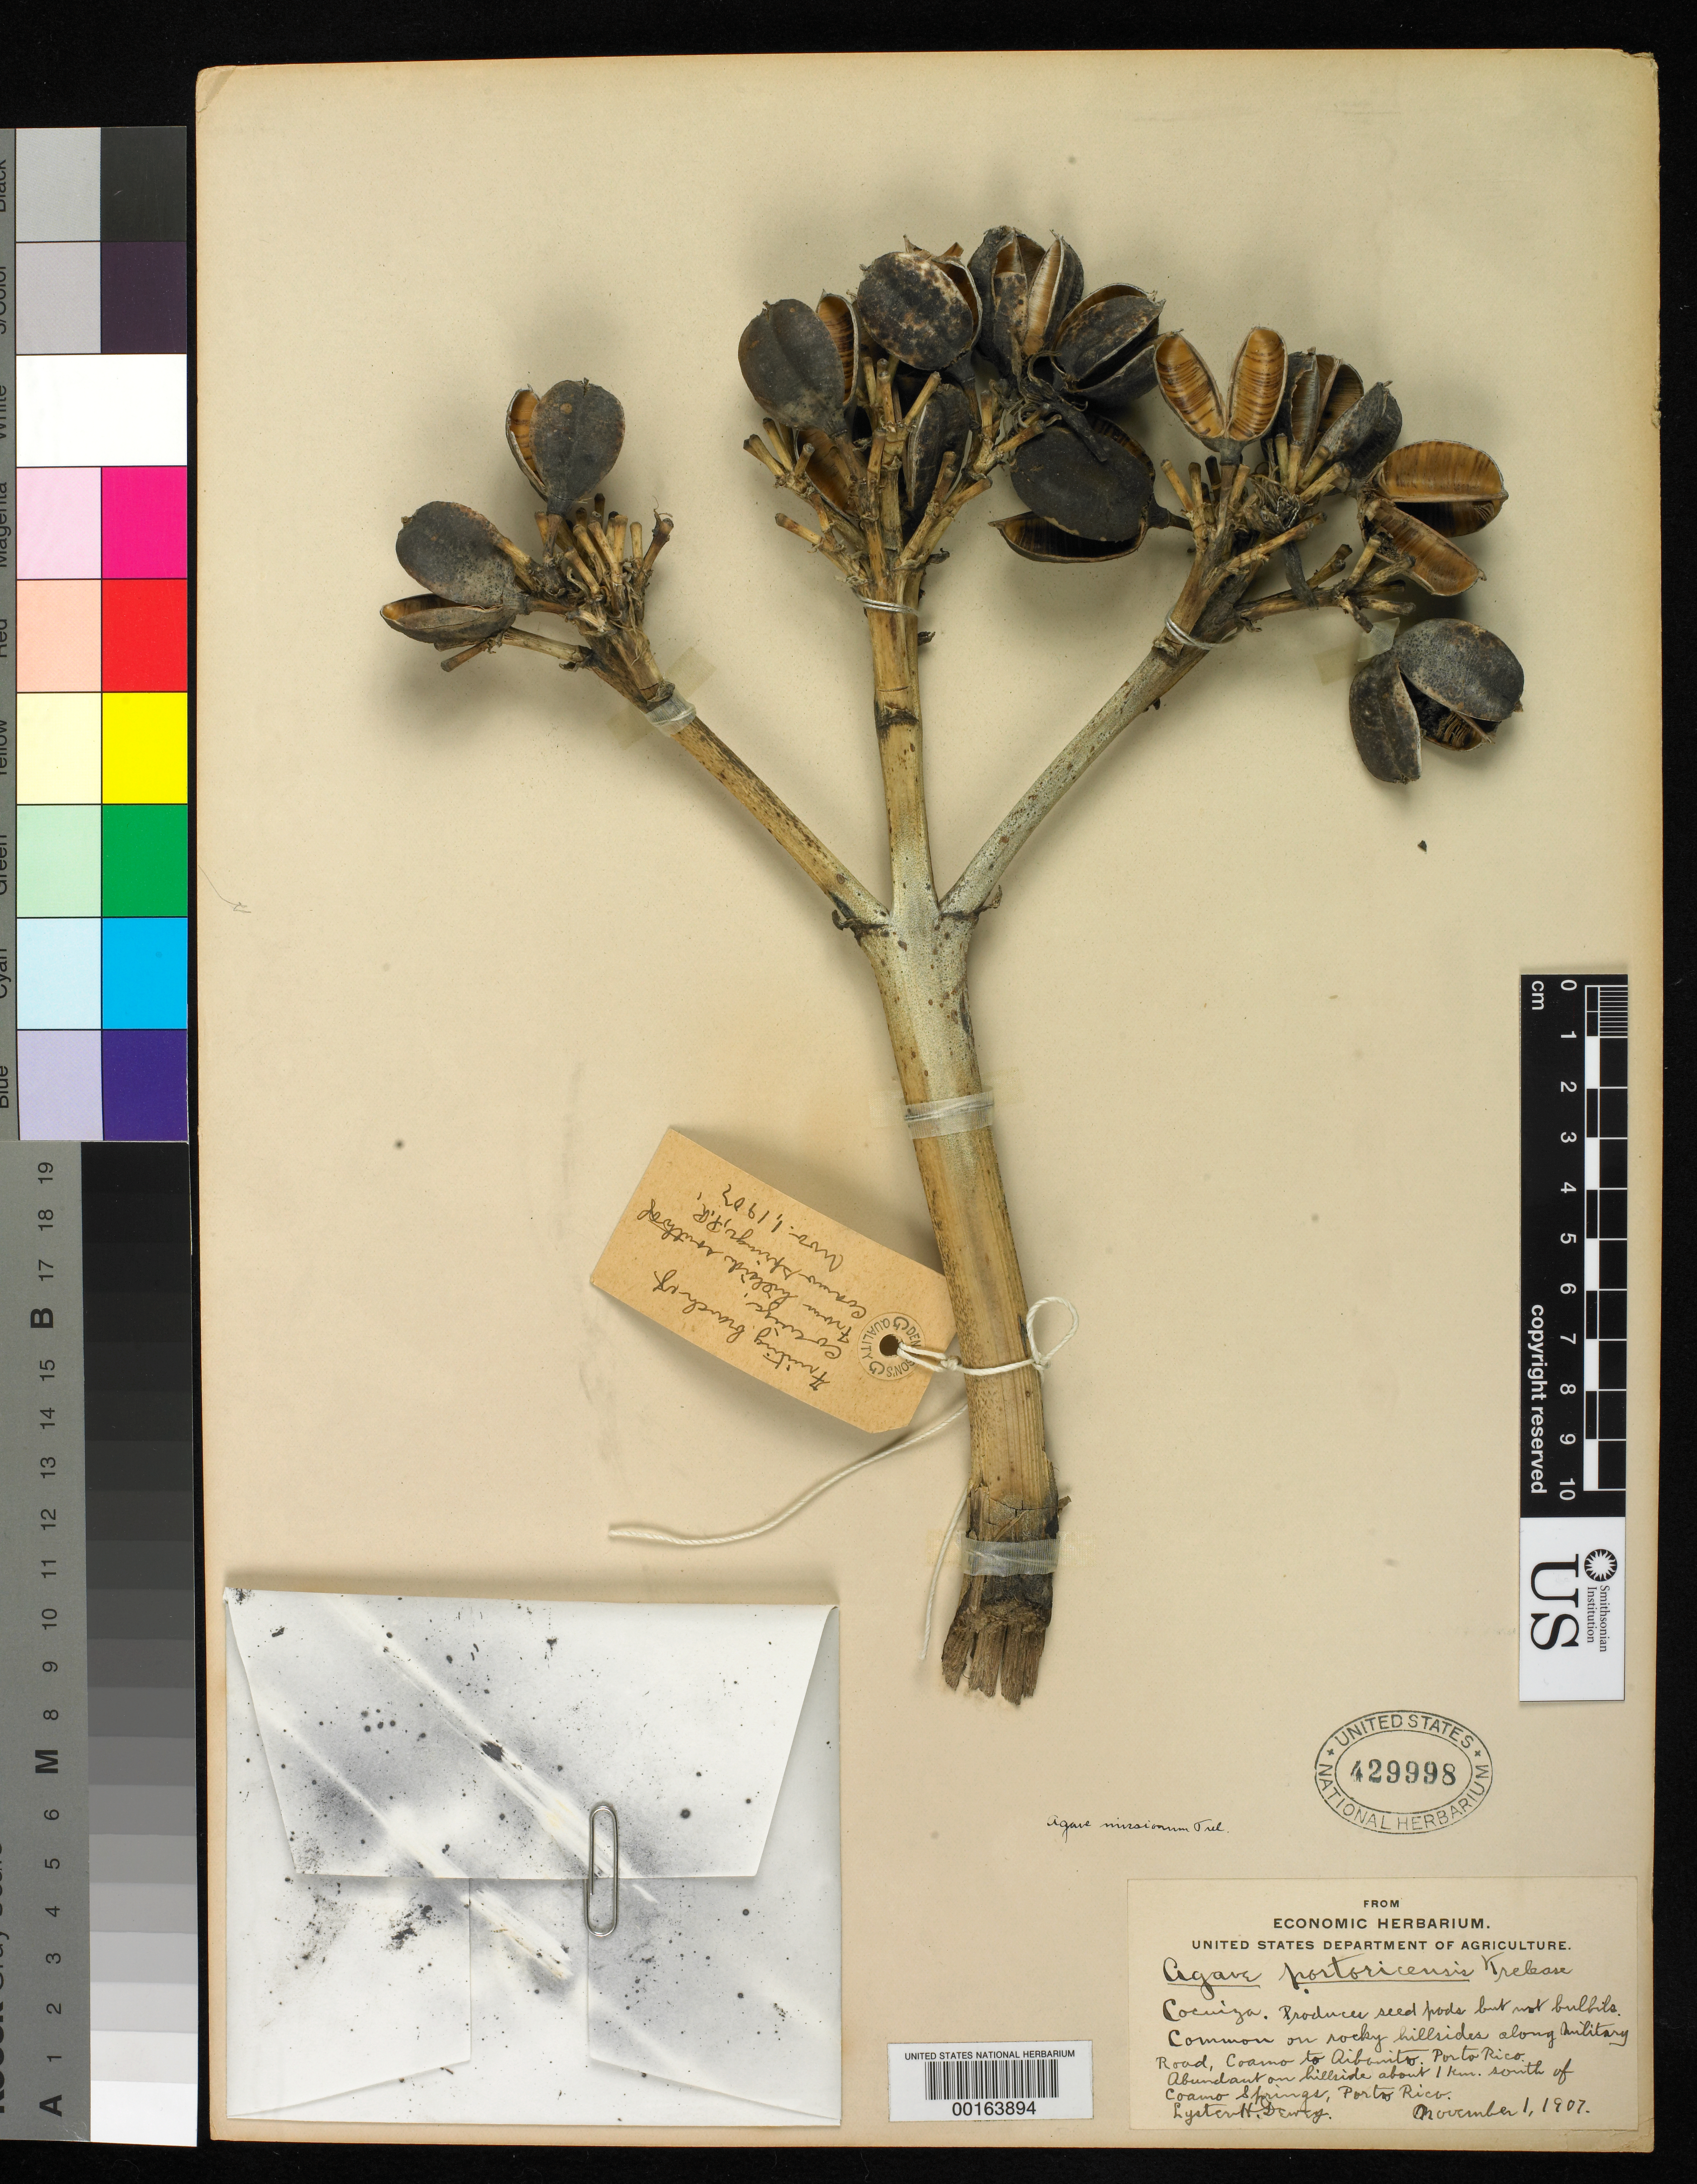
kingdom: Plantae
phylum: Tracheophyta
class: Liliopsida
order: Asparagales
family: Asparagaceae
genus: Agave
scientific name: Agave missionum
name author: Trel.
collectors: L. H. Dewey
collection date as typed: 01 Nov 1907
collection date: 1907-11-01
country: Puerto Rico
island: Greater Antilles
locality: Coamo springs, along military road, coamo to aibanito, 1 km s of coamo springs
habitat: On hillsides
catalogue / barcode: US 429998